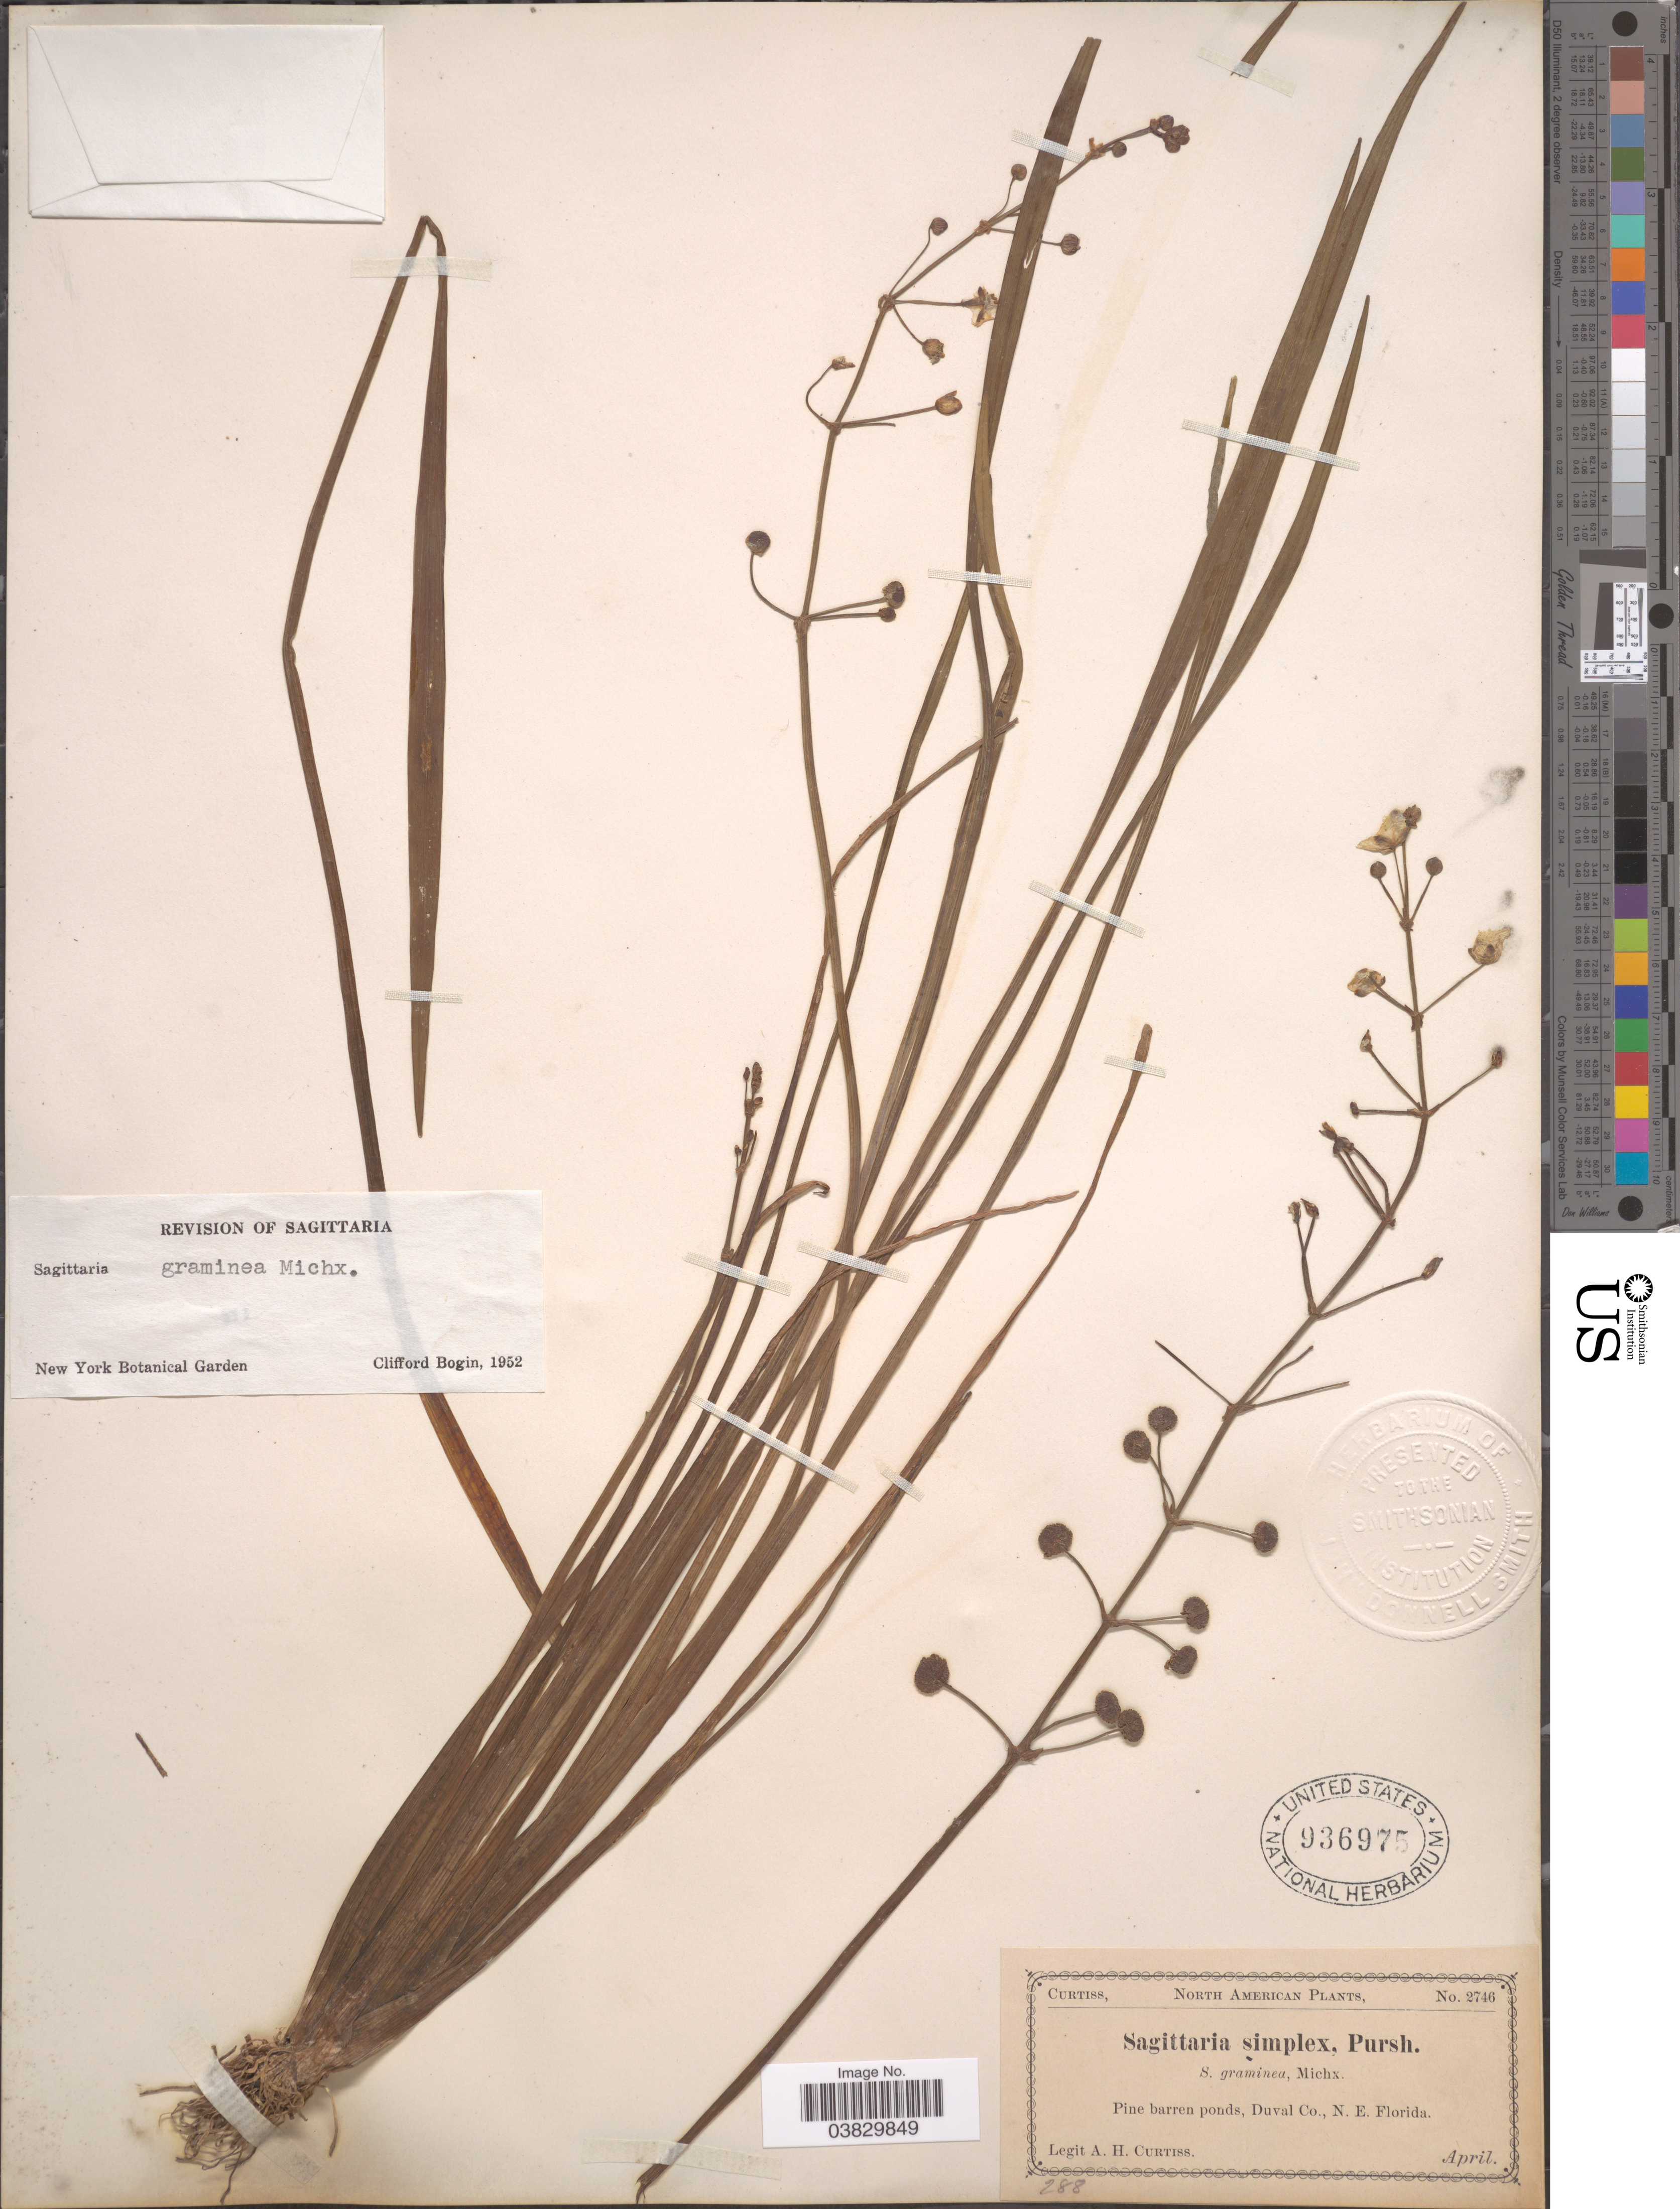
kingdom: Plantae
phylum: Tracheophyta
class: Liliopsida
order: Alismatales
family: Alismataceae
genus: Sagittaria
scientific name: Sagittaria graminea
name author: Michx.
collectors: A. H. Curtiss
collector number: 2746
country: United States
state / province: Florida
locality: Pine barren ponds, Duval Co., N. E. Florida.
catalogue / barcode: US 936975